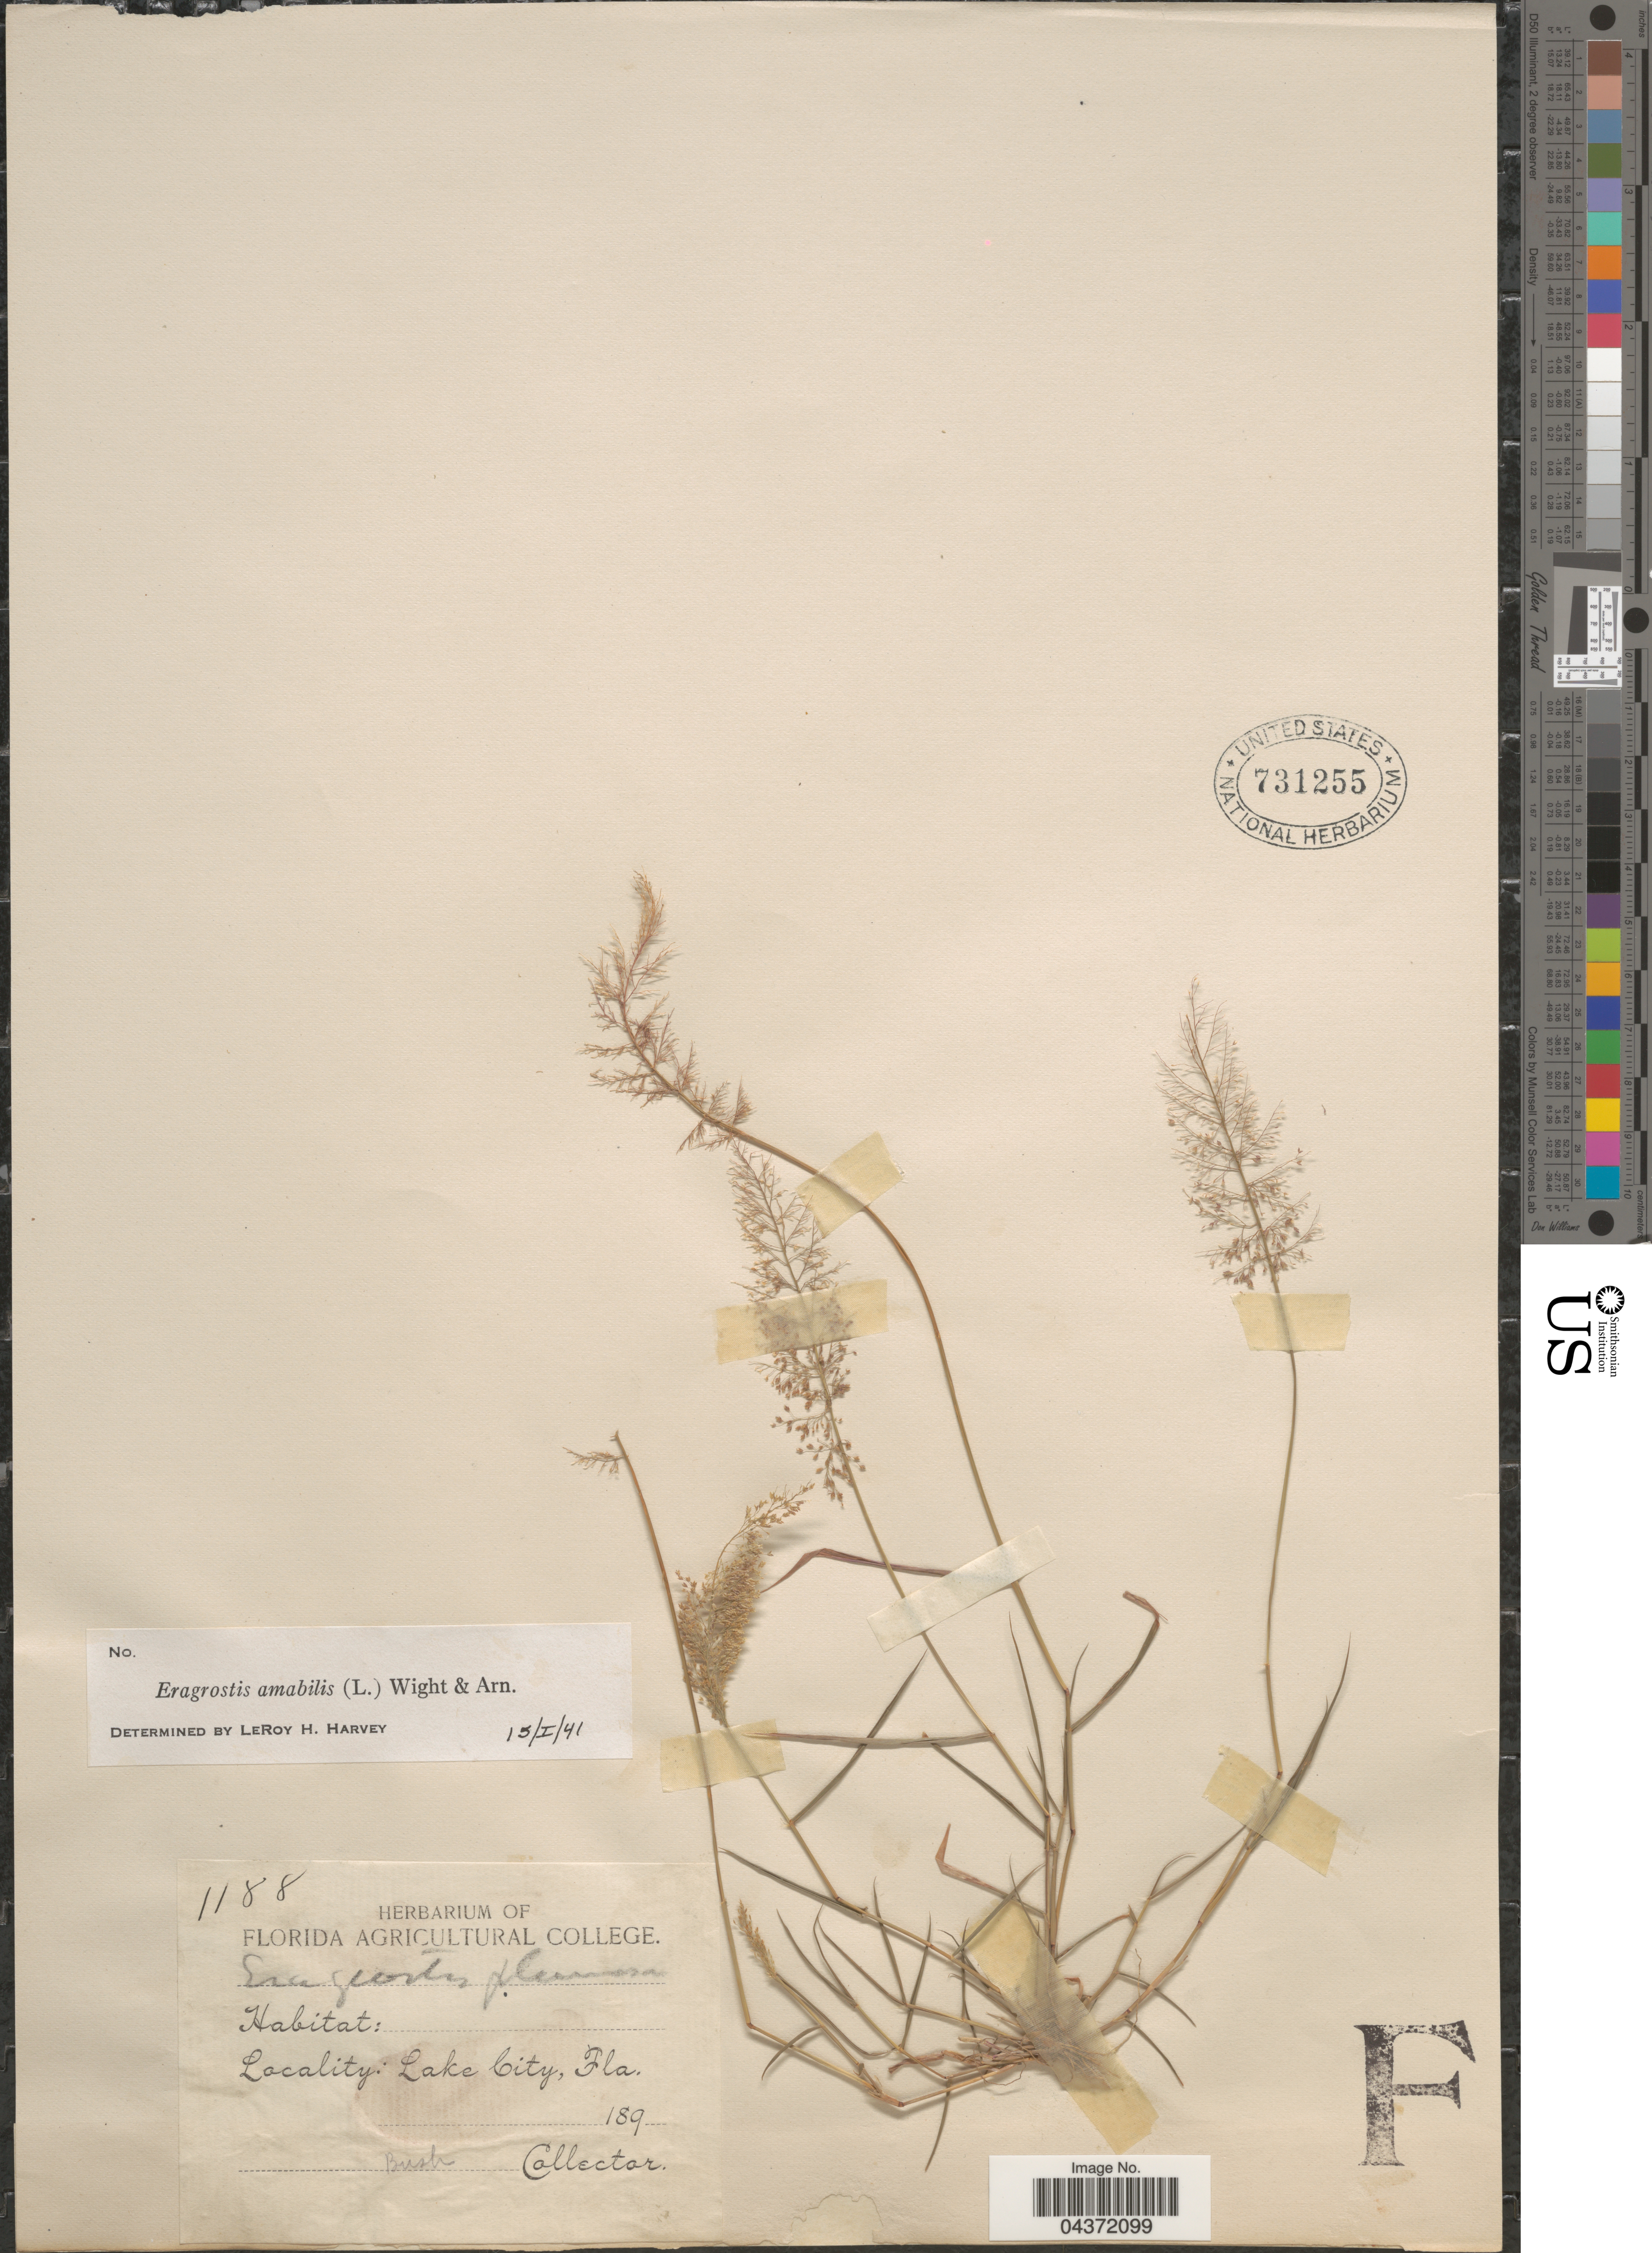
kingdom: Plantae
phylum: Tracheophyta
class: Liliopsida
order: Poales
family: Poaceae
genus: Eragrostis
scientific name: Eragrostis tenella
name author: (L.) P. Beauv. ex Roem. & Schult.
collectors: -- Bush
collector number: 1188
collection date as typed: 189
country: United States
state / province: Florida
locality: Lake City.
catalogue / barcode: US 731255